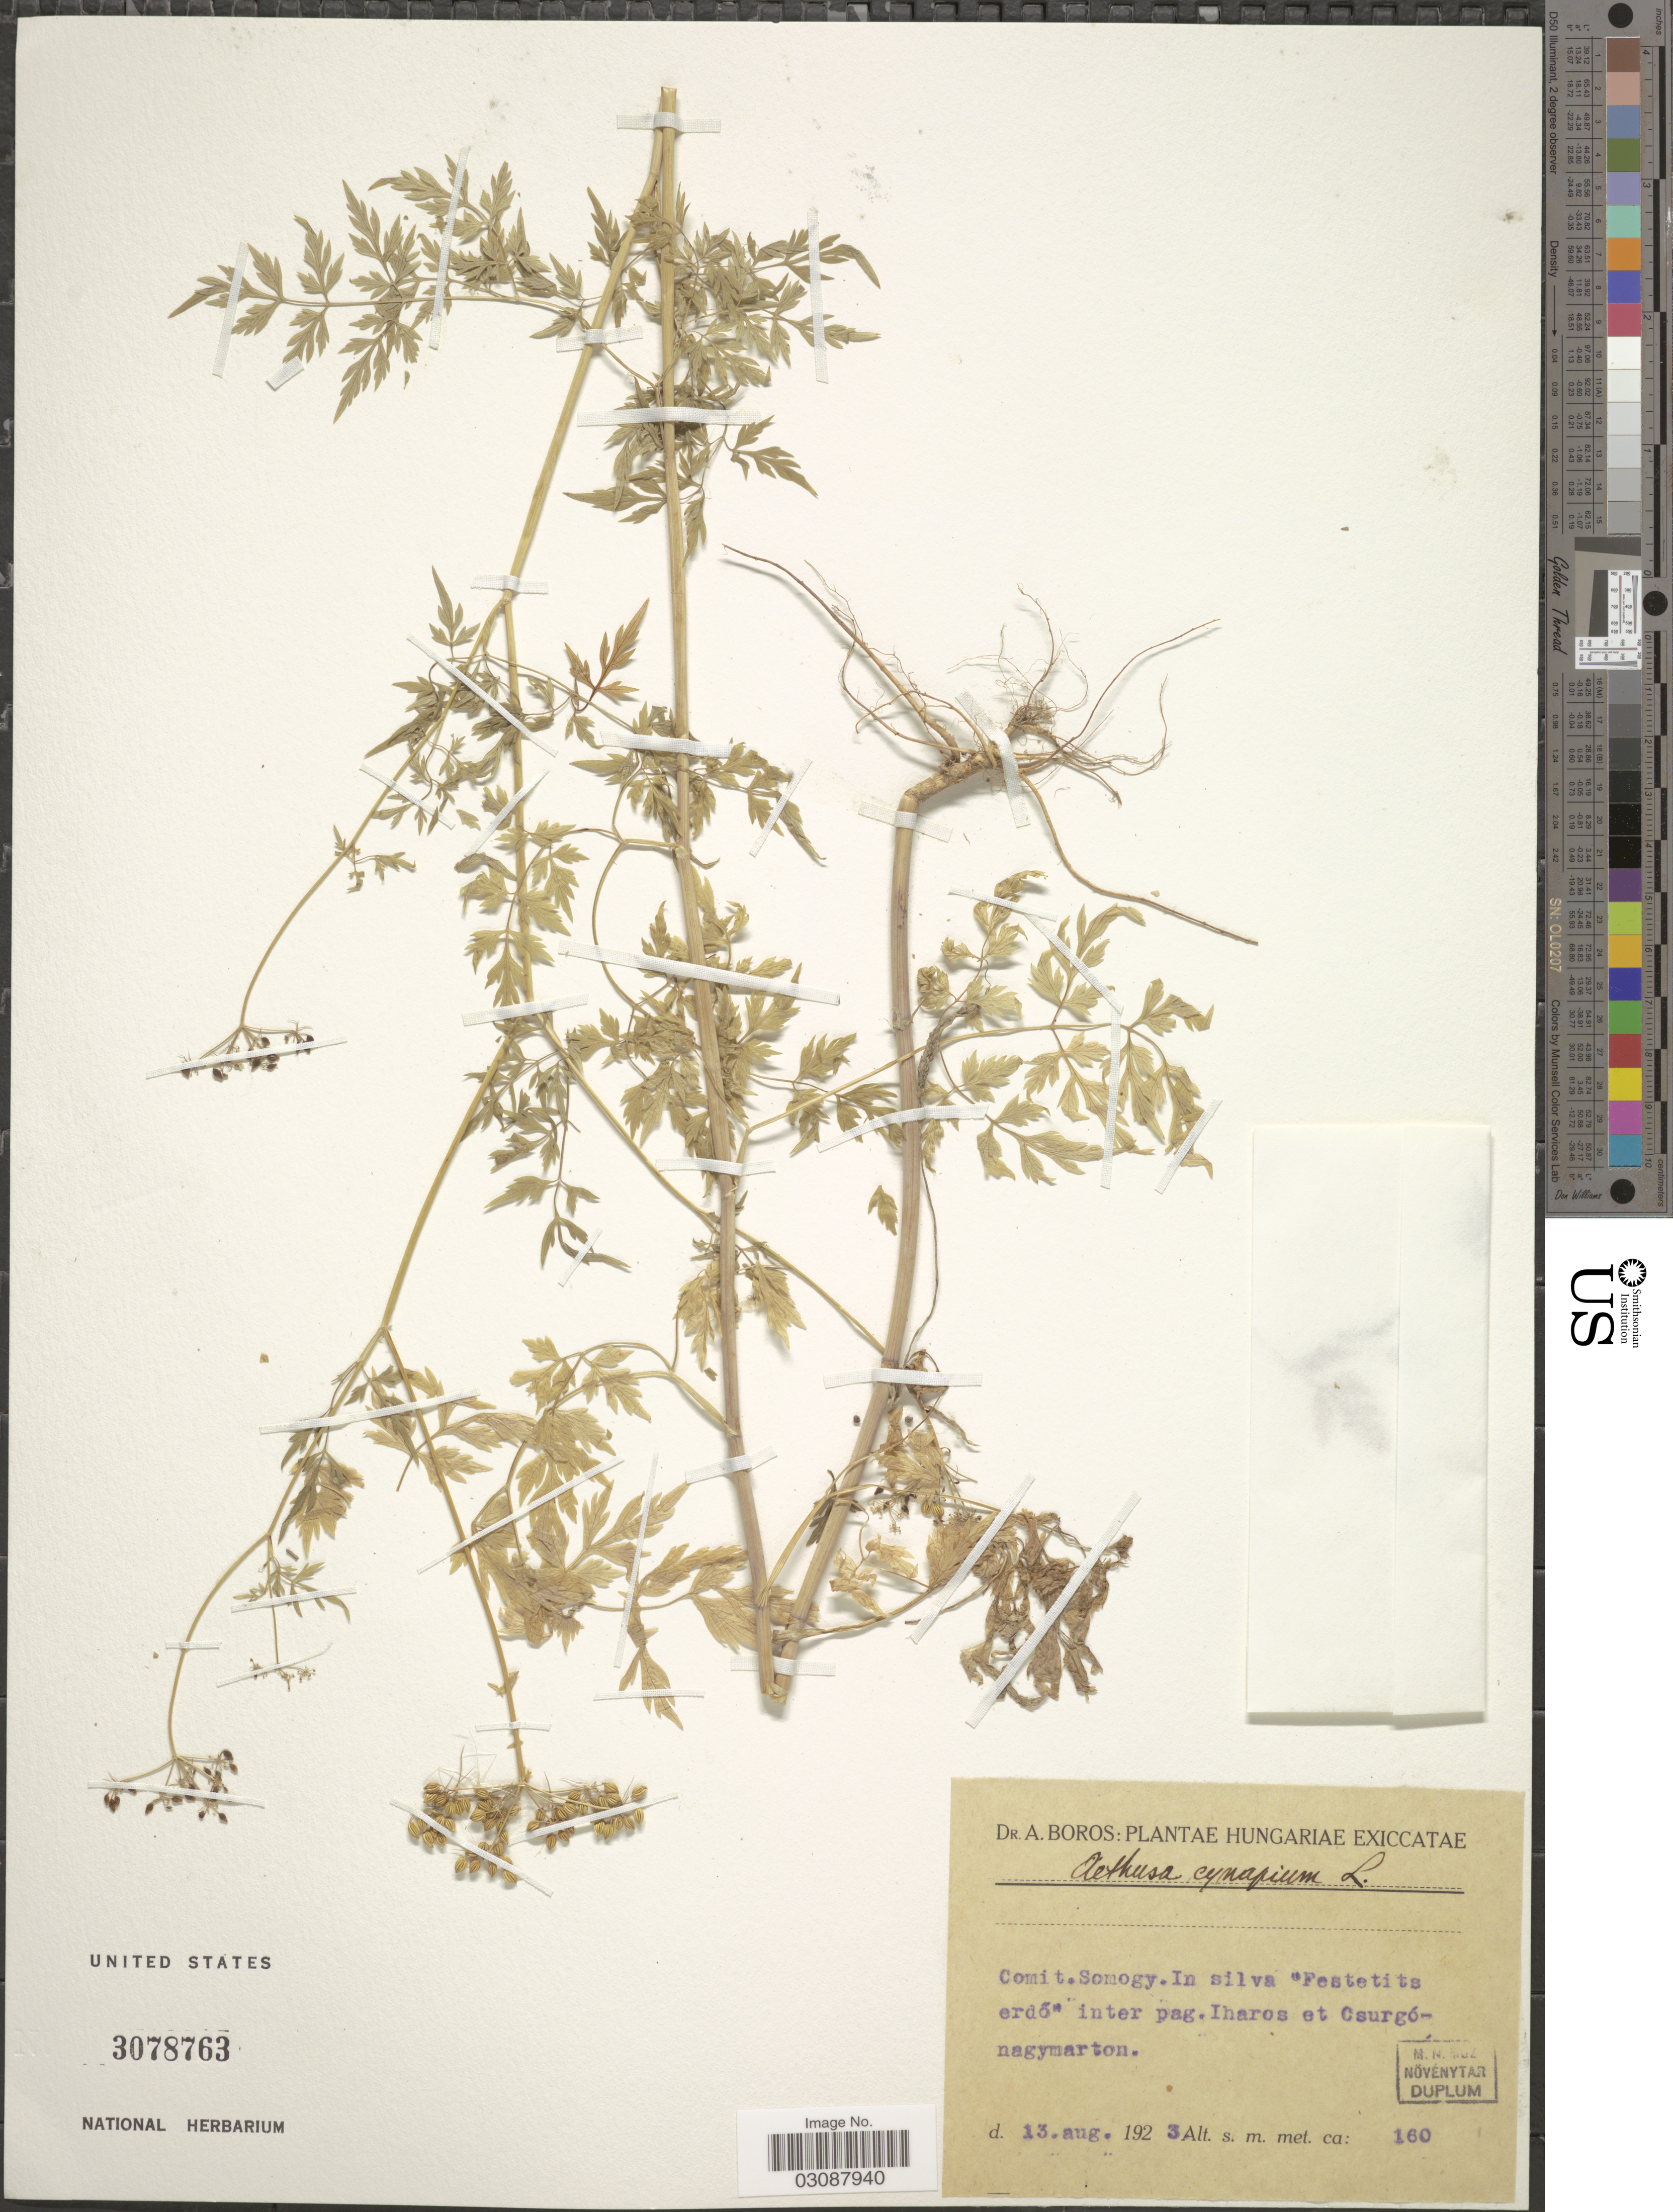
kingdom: Plantae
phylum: Tracheophyta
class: Magnoliopsida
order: Apiales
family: Apiaceae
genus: Aethusa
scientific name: Aethusa cynapium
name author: L.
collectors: Á. Boros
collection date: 1923-08-13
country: Hungary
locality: Hungariae. Comit. Somogy. In silva "Festetits erdó" inter pag. Iharos et Caurgónagymarton.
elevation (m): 160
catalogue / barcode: US 3078763